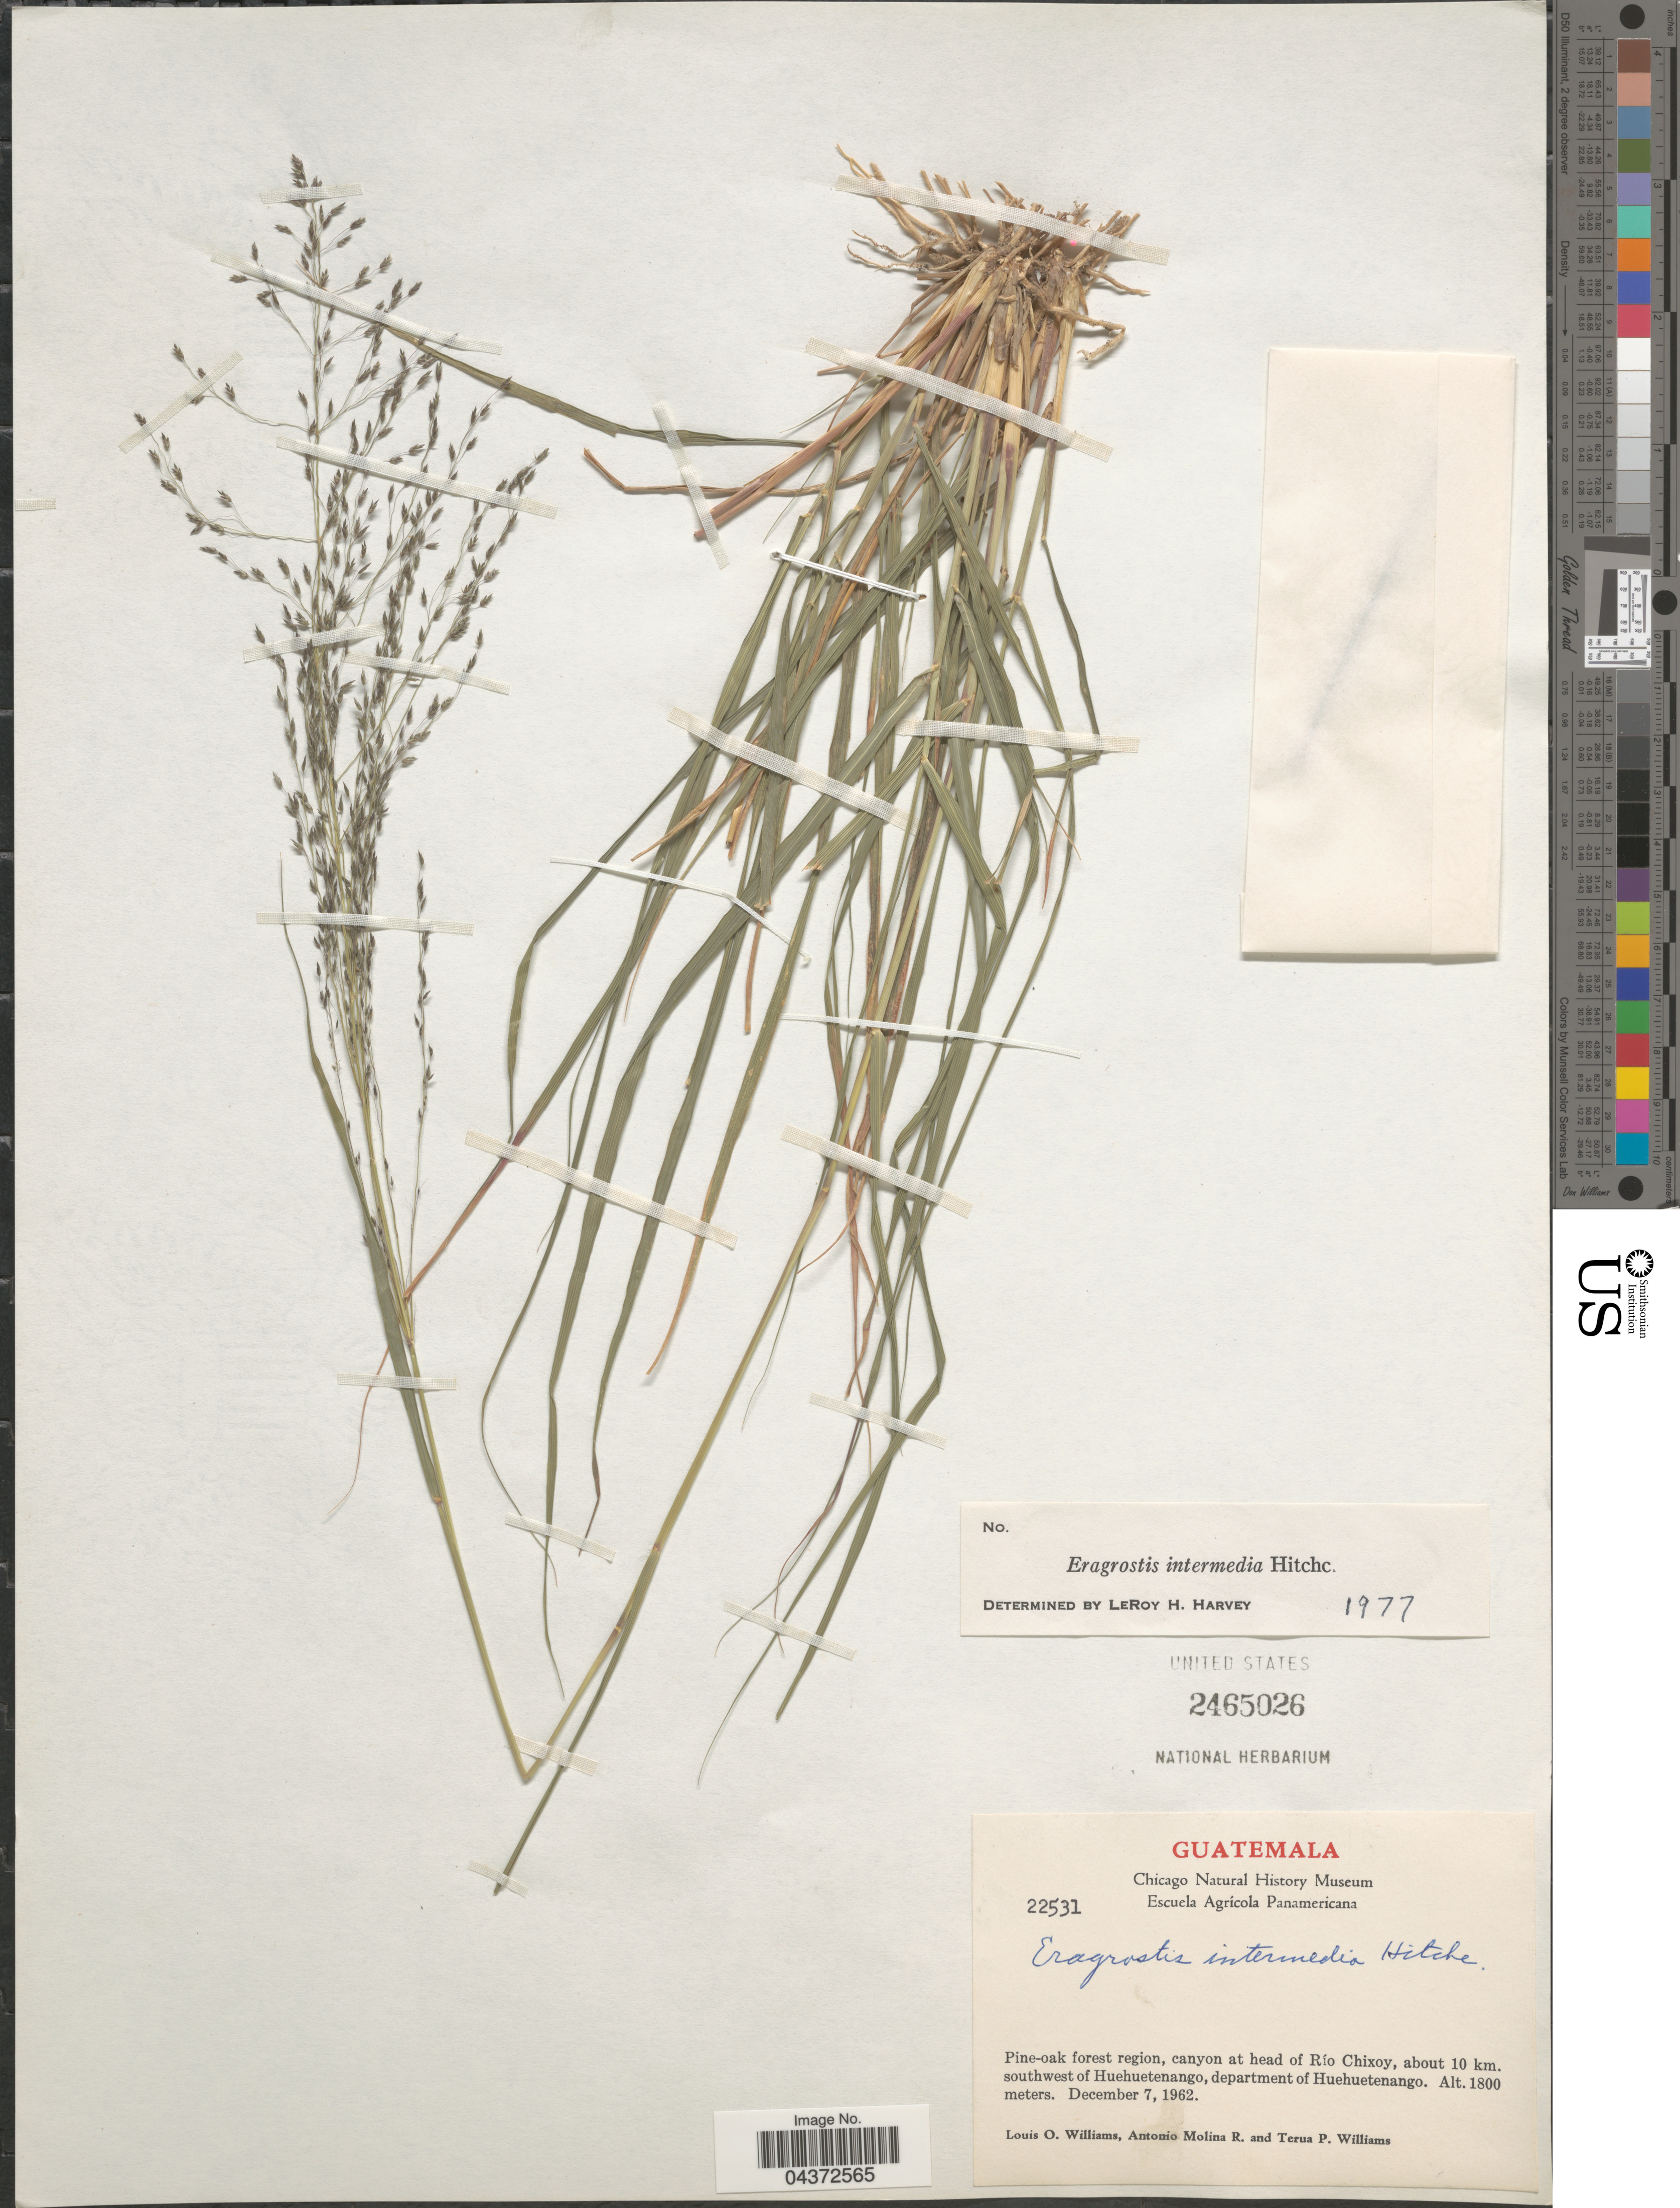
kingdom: Plantae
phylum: Tracheophyta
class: Liliopsida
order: Poales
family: Poaceae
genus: Eragrostis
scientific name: Eragrostis intermedia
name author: Hitchc.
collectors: L. O. Williams, A. Molina R. & T. P. Williams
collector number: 22531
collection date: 1962-12-07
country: Guatemala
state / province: Huehuetenango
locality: Pine-oak forest region, canyon at head of Río Chixoy, about 10 km. southwest of Huehuetenango, department of Huehuetenango.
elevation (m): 1800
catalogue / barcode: US 2465026